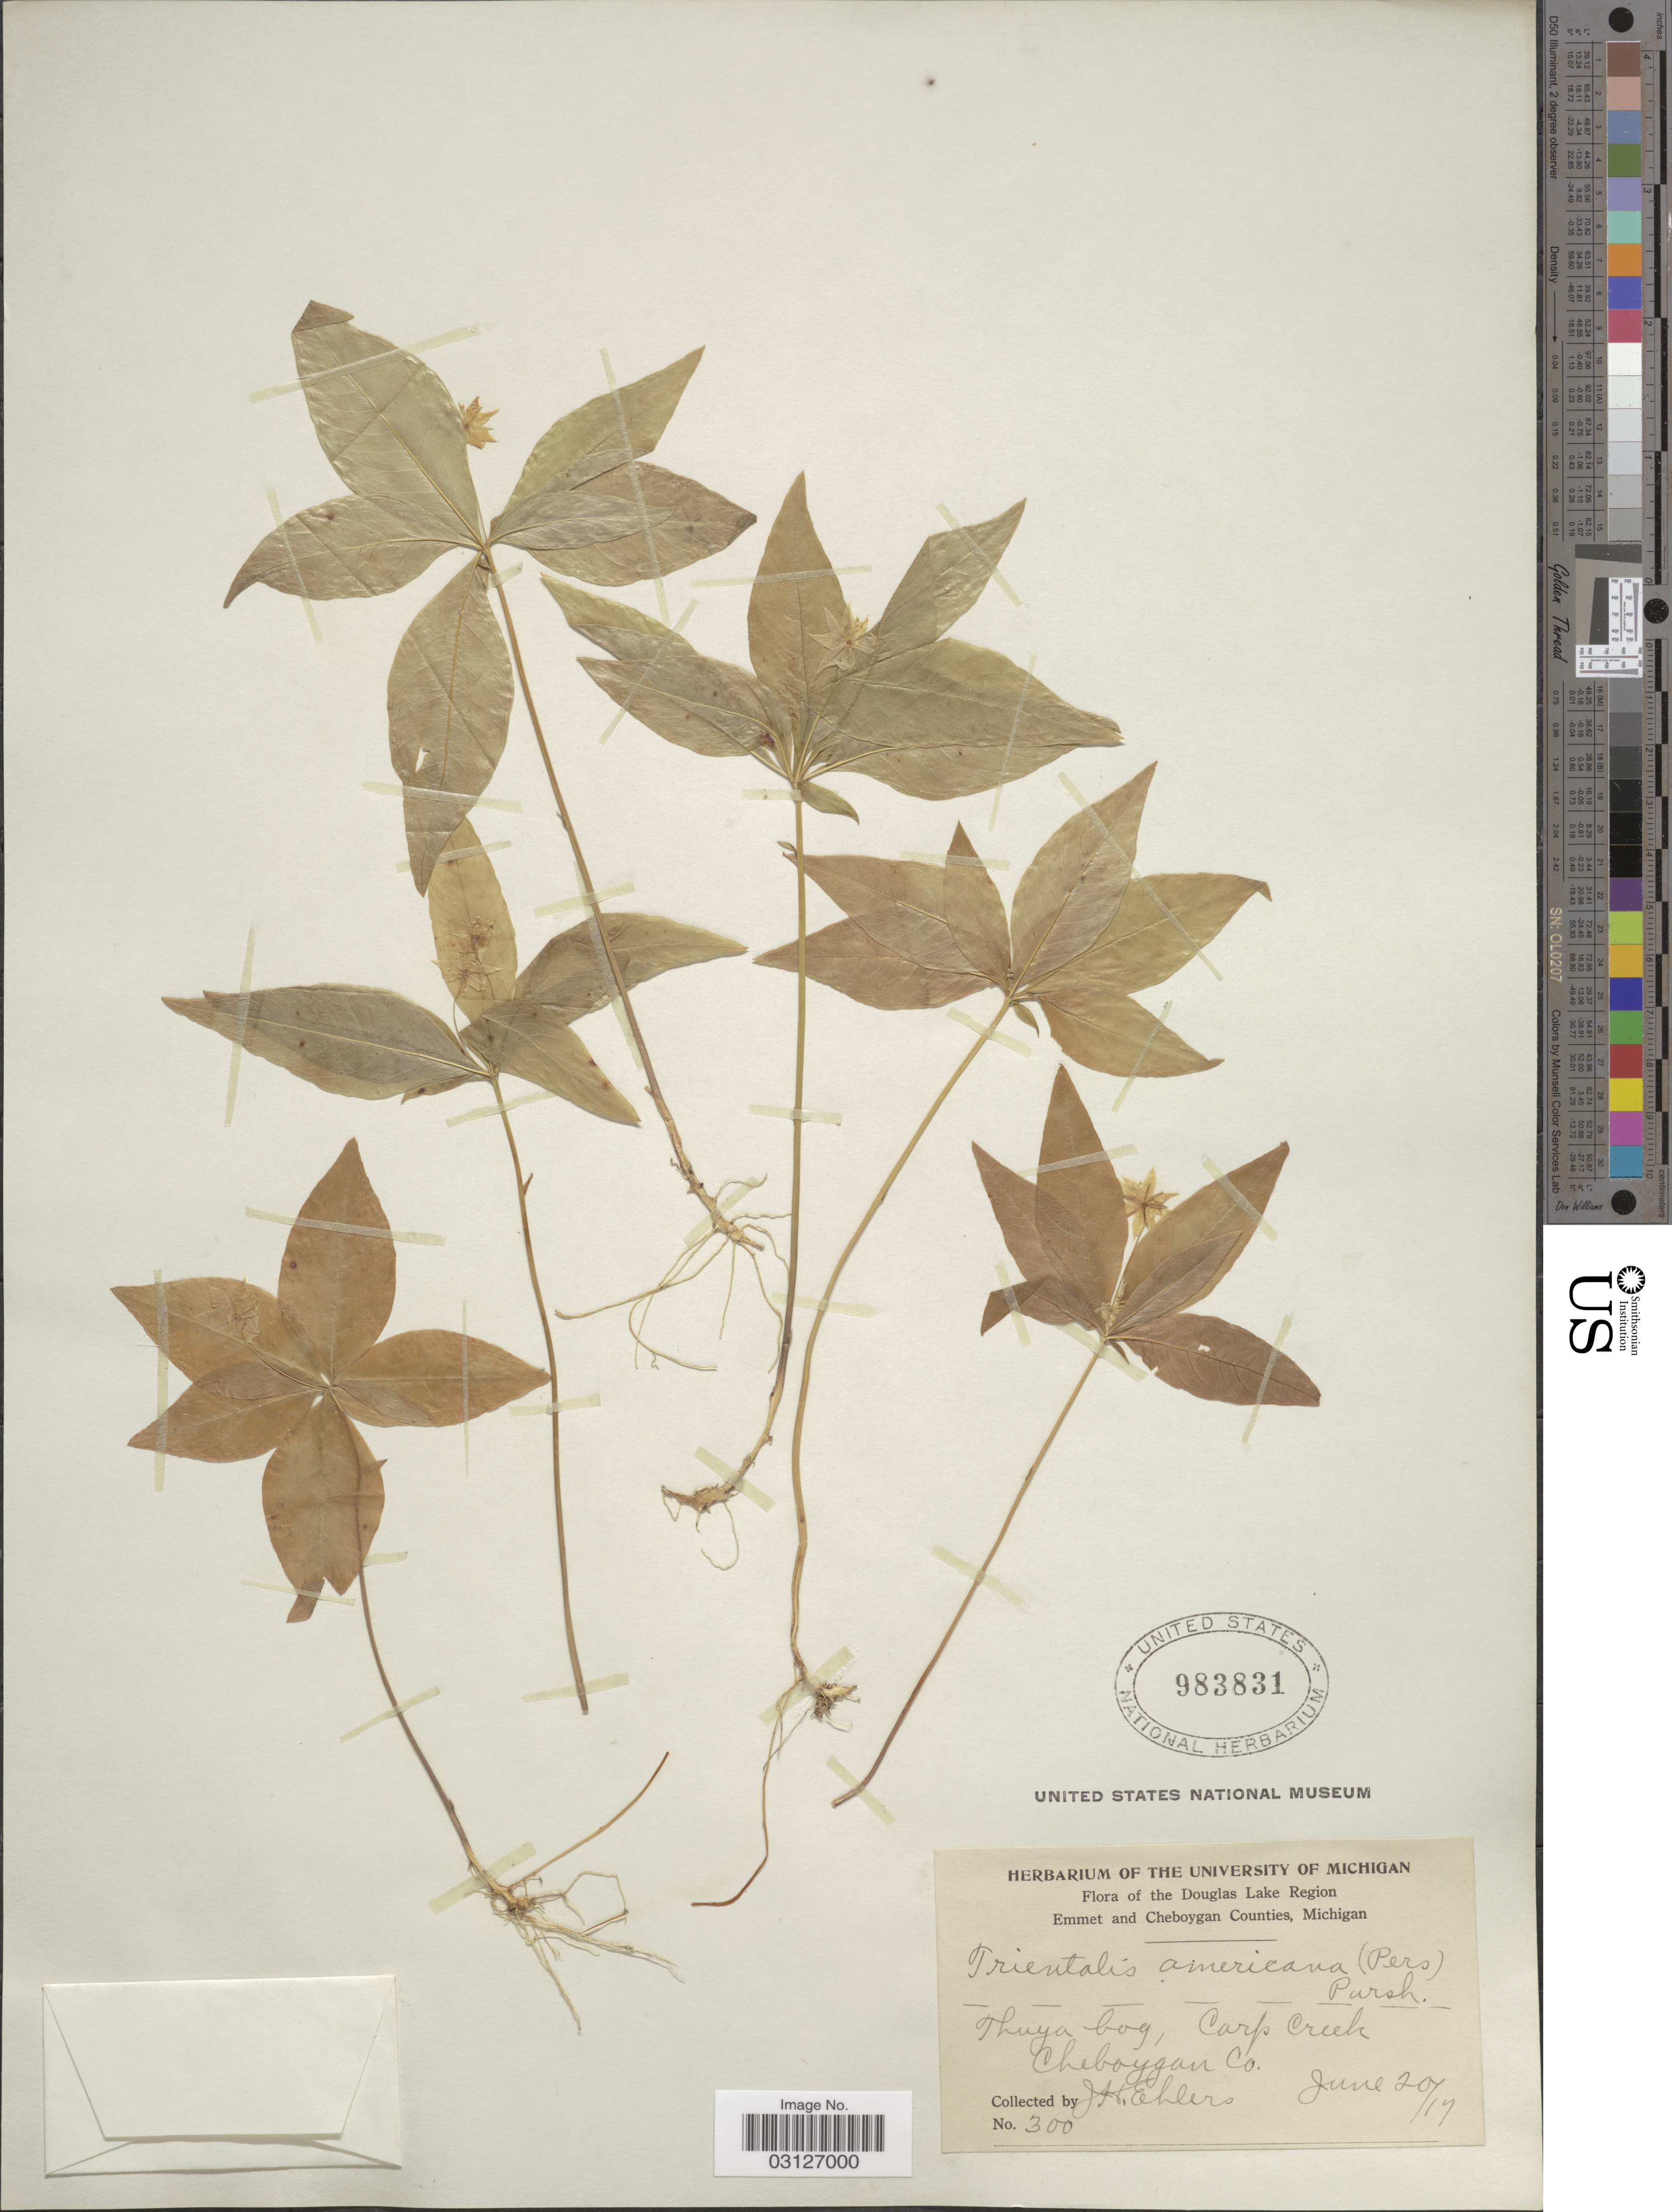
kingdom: Plantae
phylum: Tracheophyta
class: Magnoliopsida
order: Ericales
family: Primulaceae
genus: Trientalis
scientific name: Trientalis americana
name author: Pursh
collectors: J. H. Ehlers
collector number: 300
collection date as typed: Transcribed d/m/y: 20/6/17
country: United States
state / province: Michigan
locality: The Douglas Lake Region, Emmet and Cheboygan Counties. Thuya bog, Carp Creek, Cheboygan Co.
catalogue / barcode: US 983831